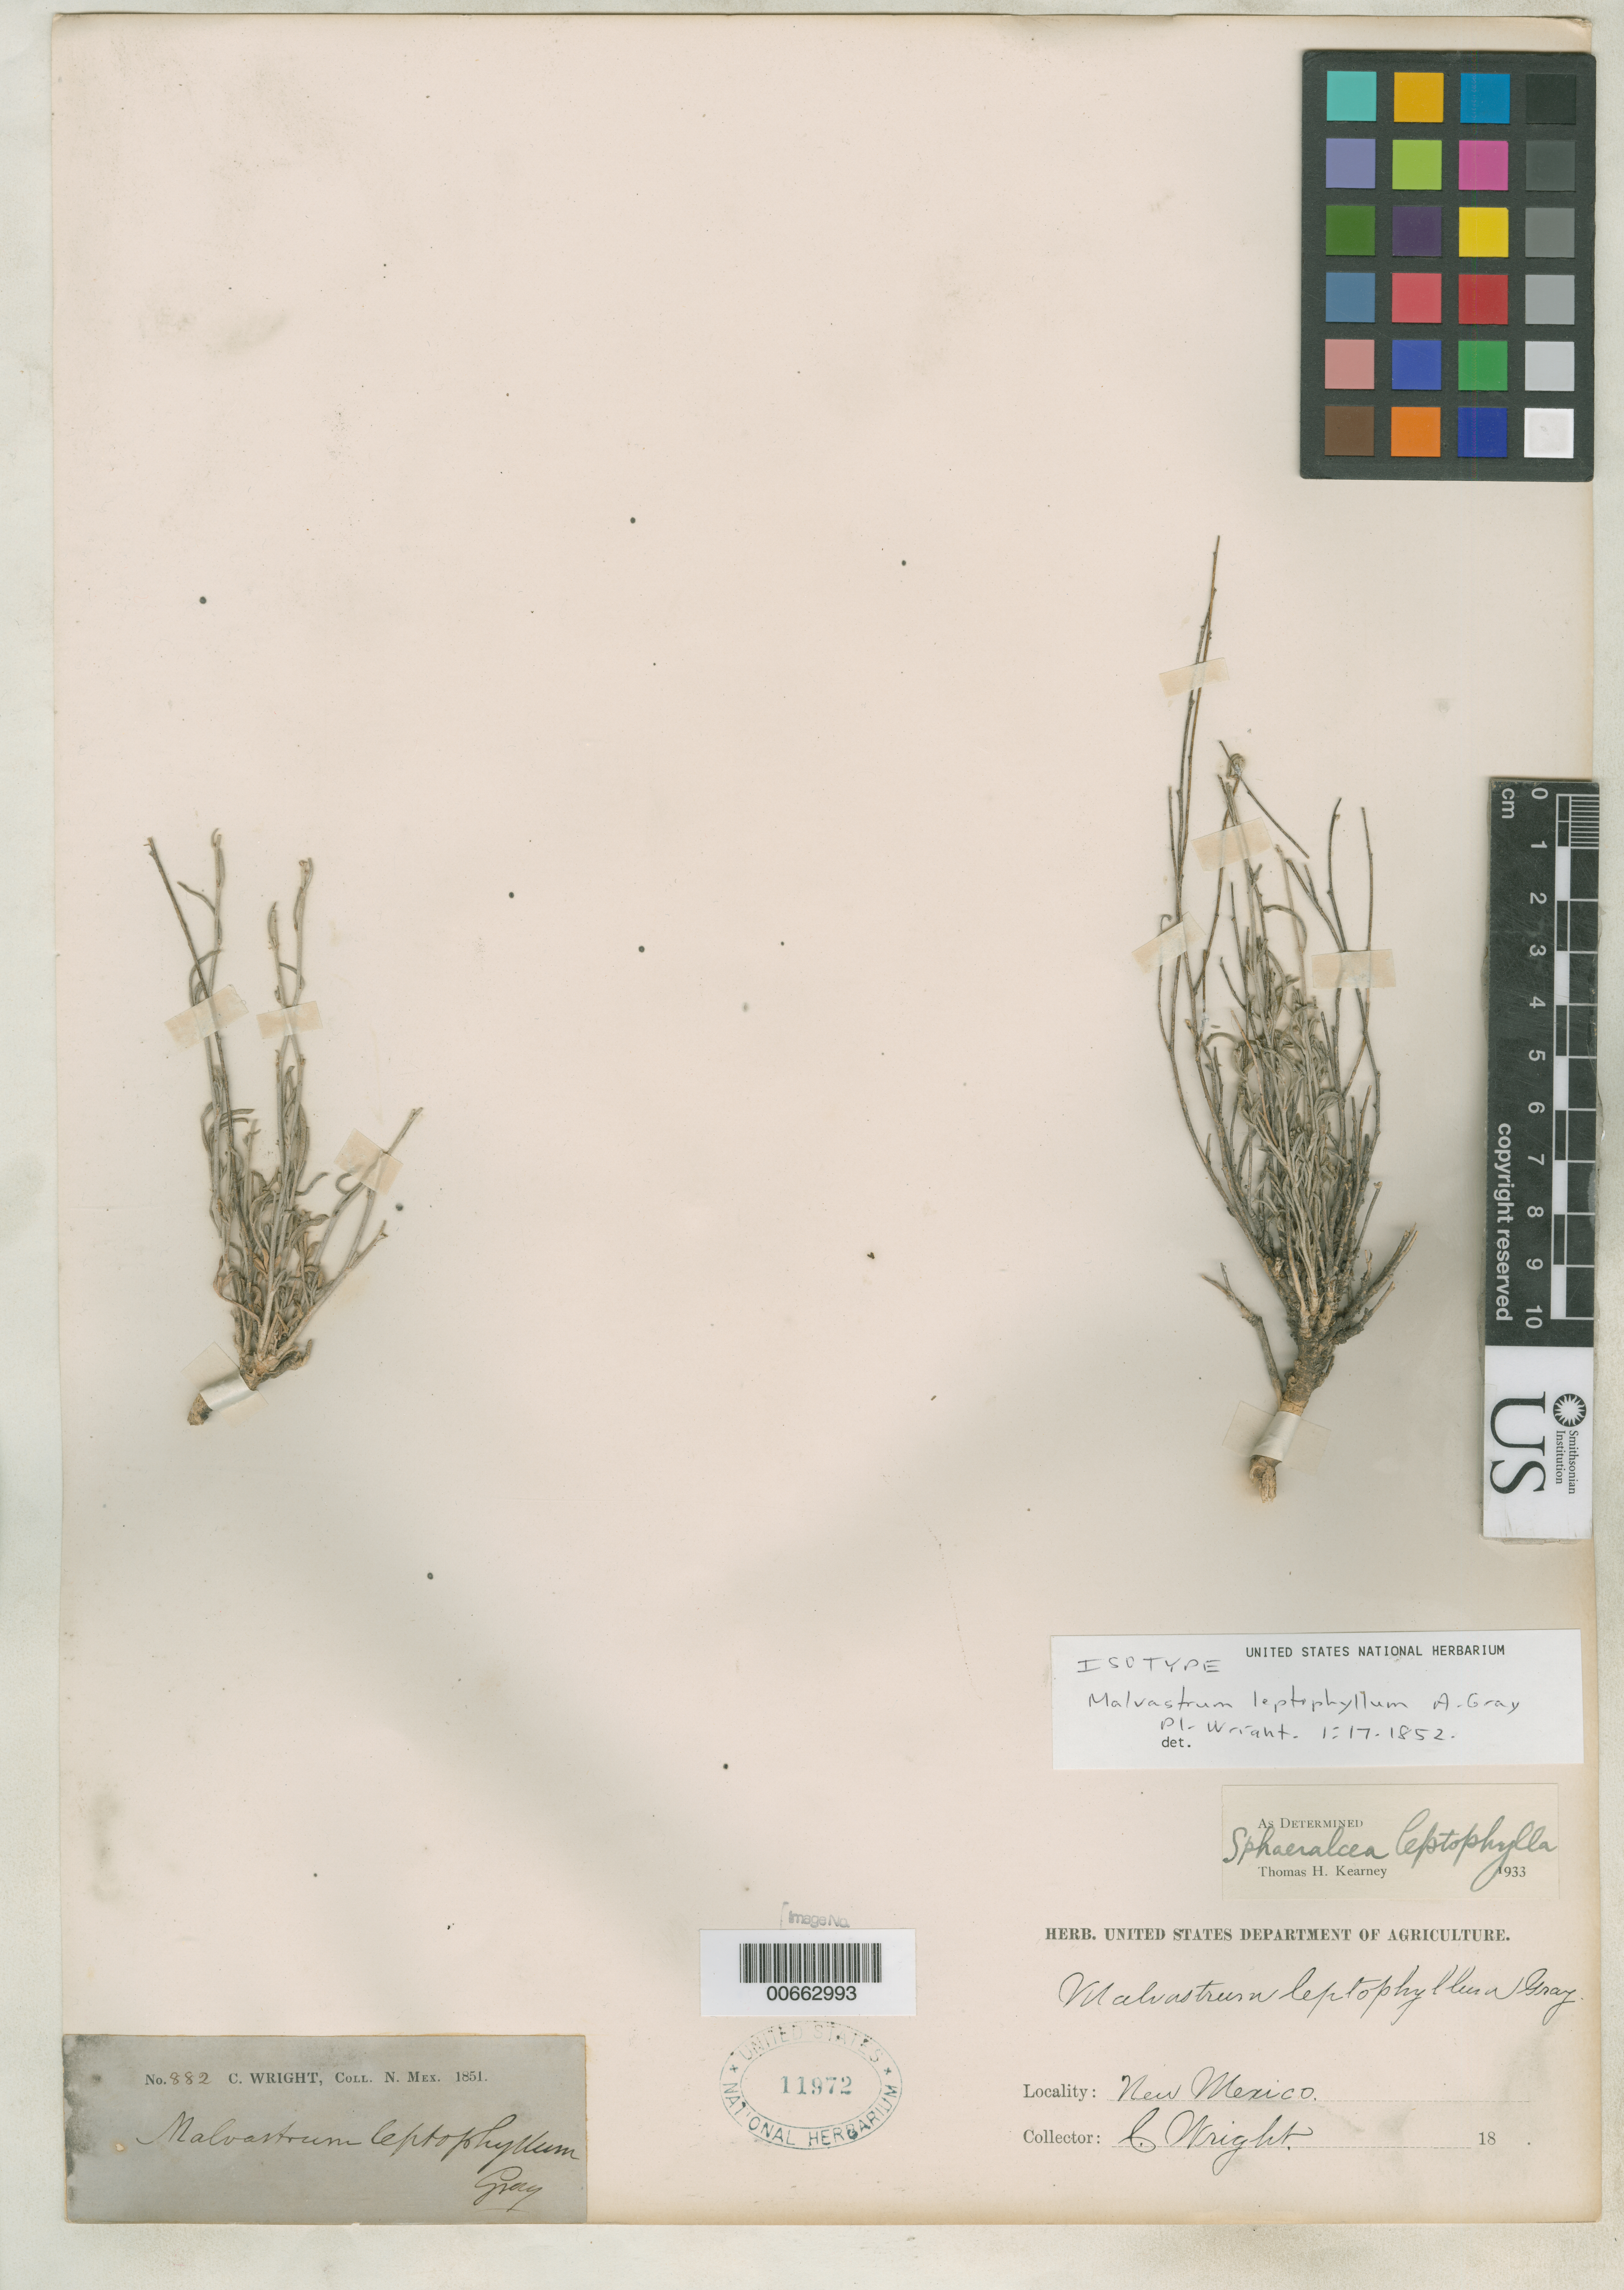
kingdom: Plantae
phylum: Tracheophyta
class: Magnoliopsida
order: Malvales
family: Malvaceae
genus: Malvastrum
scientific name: Malvastrum leptophyllum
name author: A. Gray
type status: Isotype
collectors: C. Wright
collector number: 882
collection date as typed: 1851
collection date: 1851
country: United States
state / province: New Mexico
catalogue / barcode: US 11972